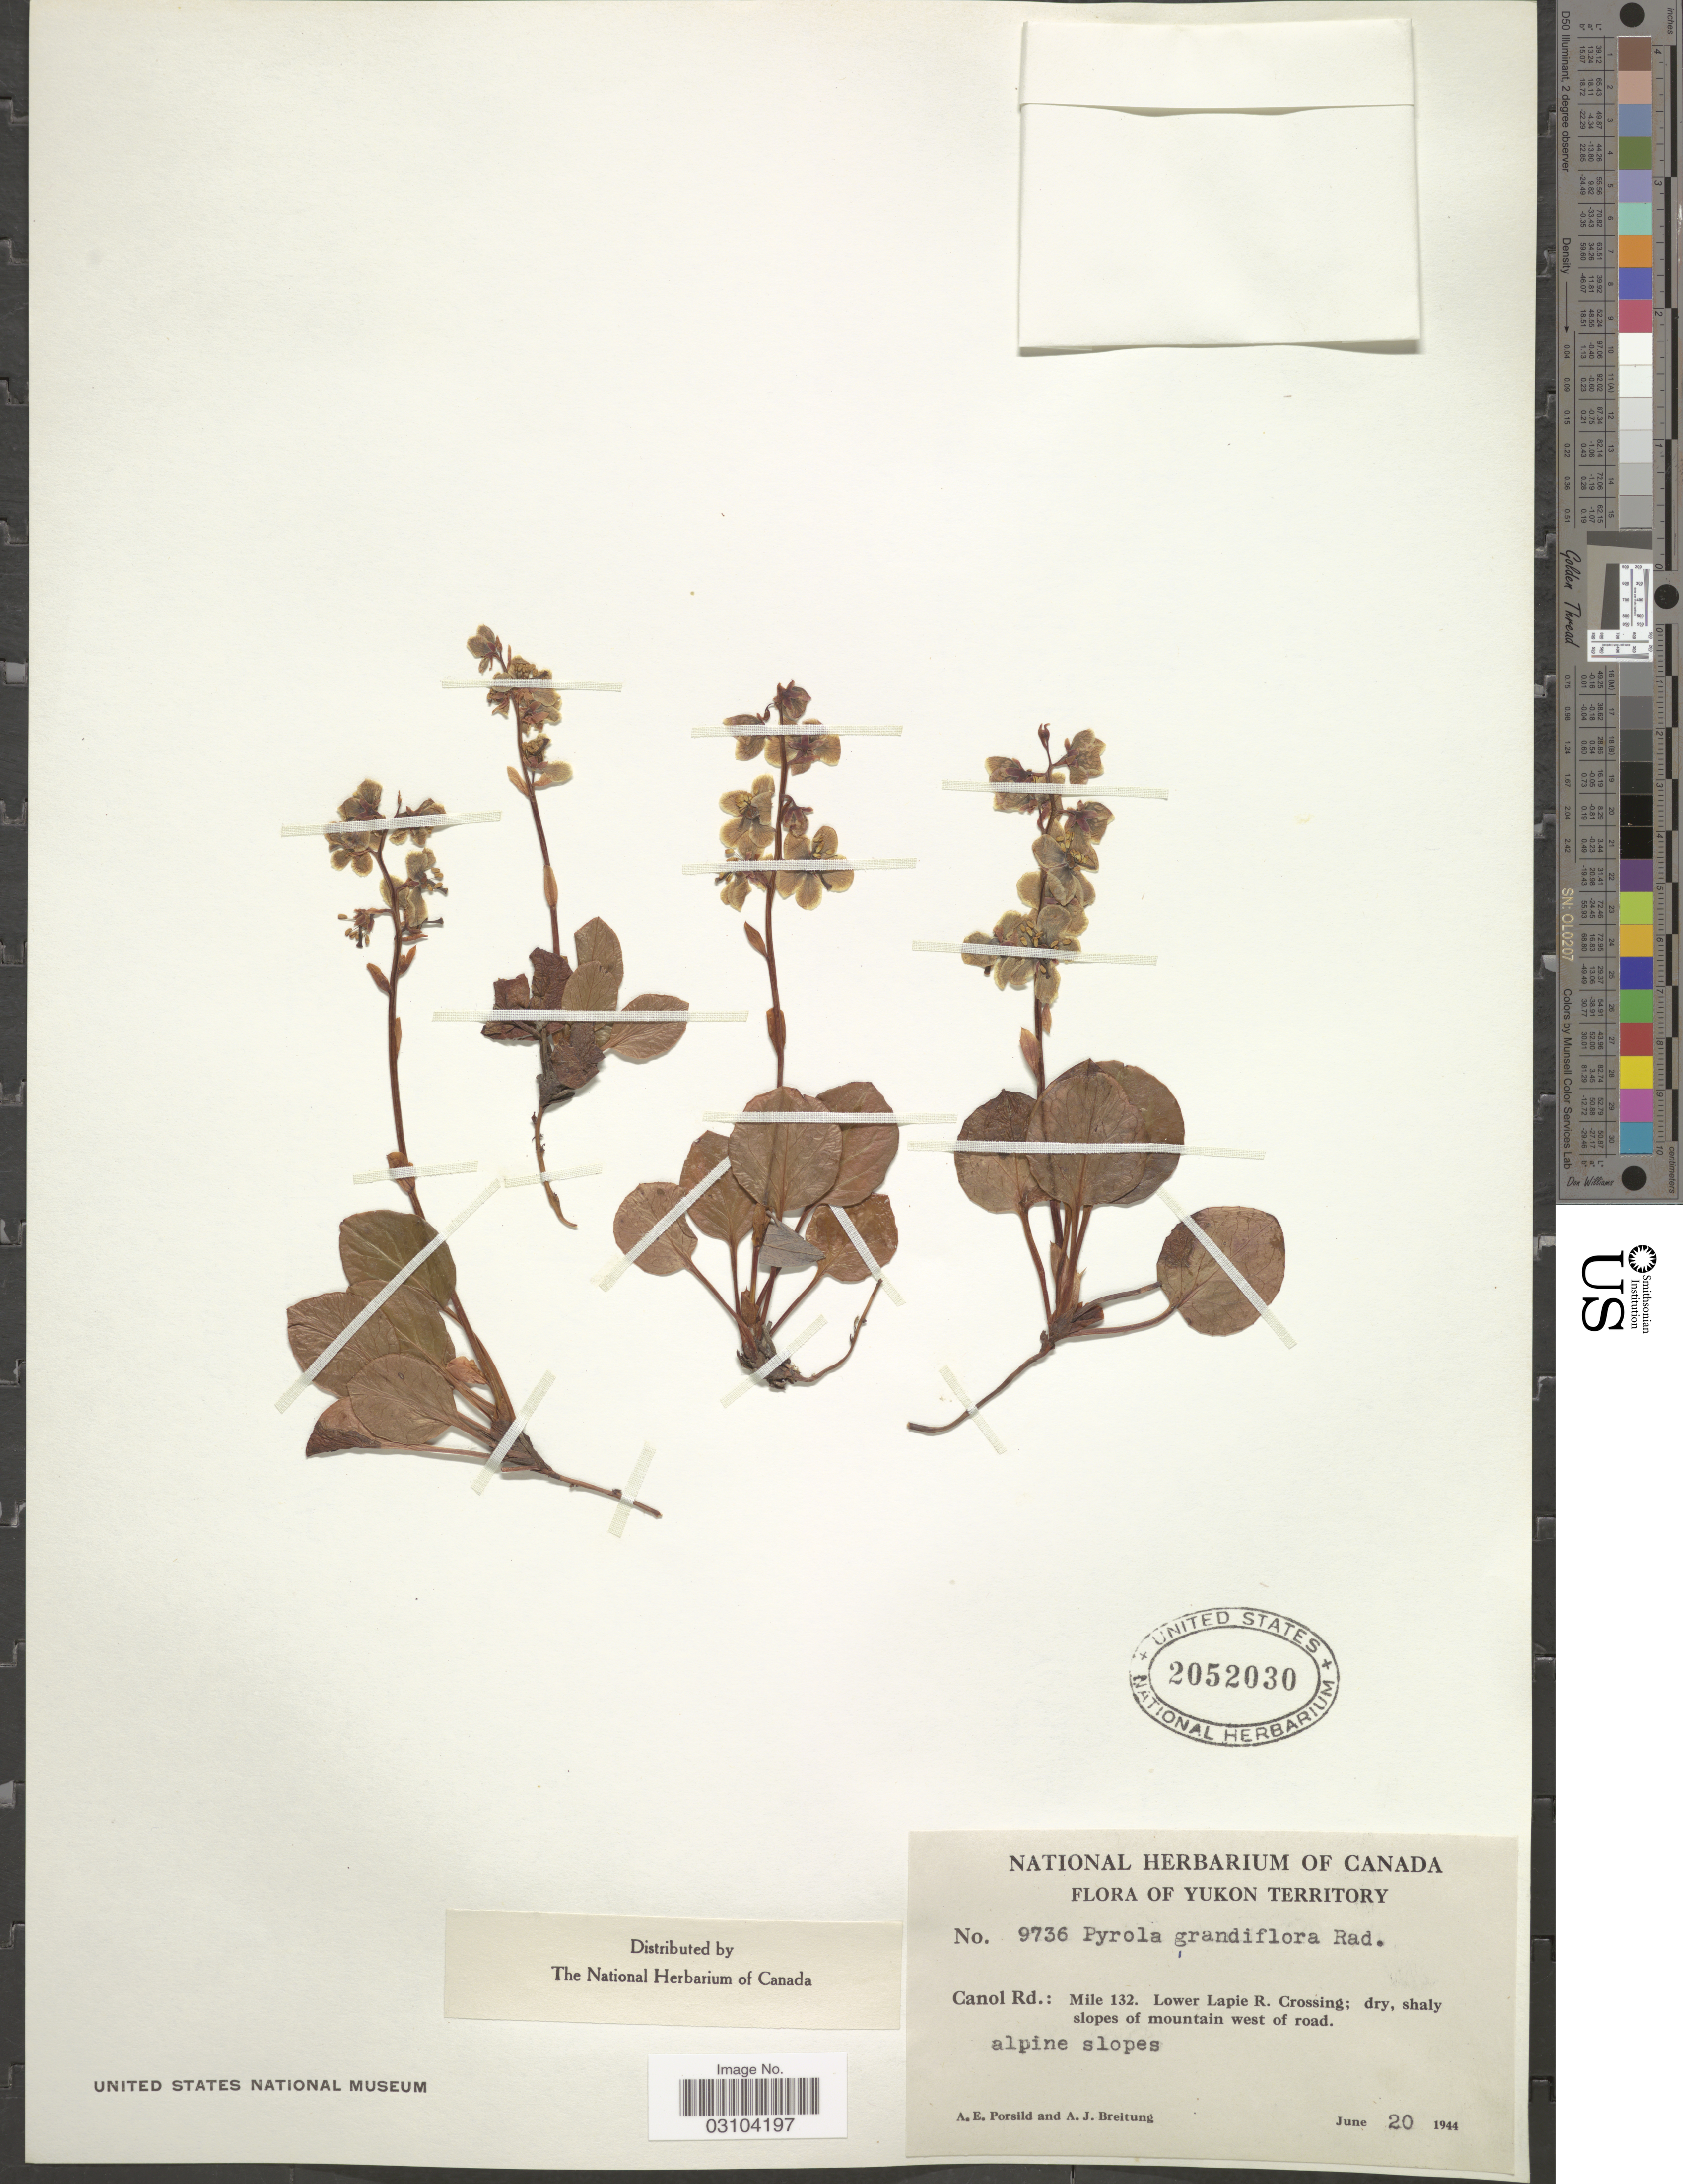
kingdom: Plantae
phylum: Tracheophyta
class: Magnoliopsida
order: Ericales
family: Ericaceae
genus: Pyrola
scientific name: Pyrola grandiflora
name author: Radius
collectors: A. E. Porsild & A. Breitung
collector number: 9736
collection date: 1944-06-20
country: Canada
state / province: Yukon Territory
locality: Canol Rd.: Mile 132. Lower Lapie R. Crossing. Slopes of mountain west of road.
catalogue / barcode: US 2052030